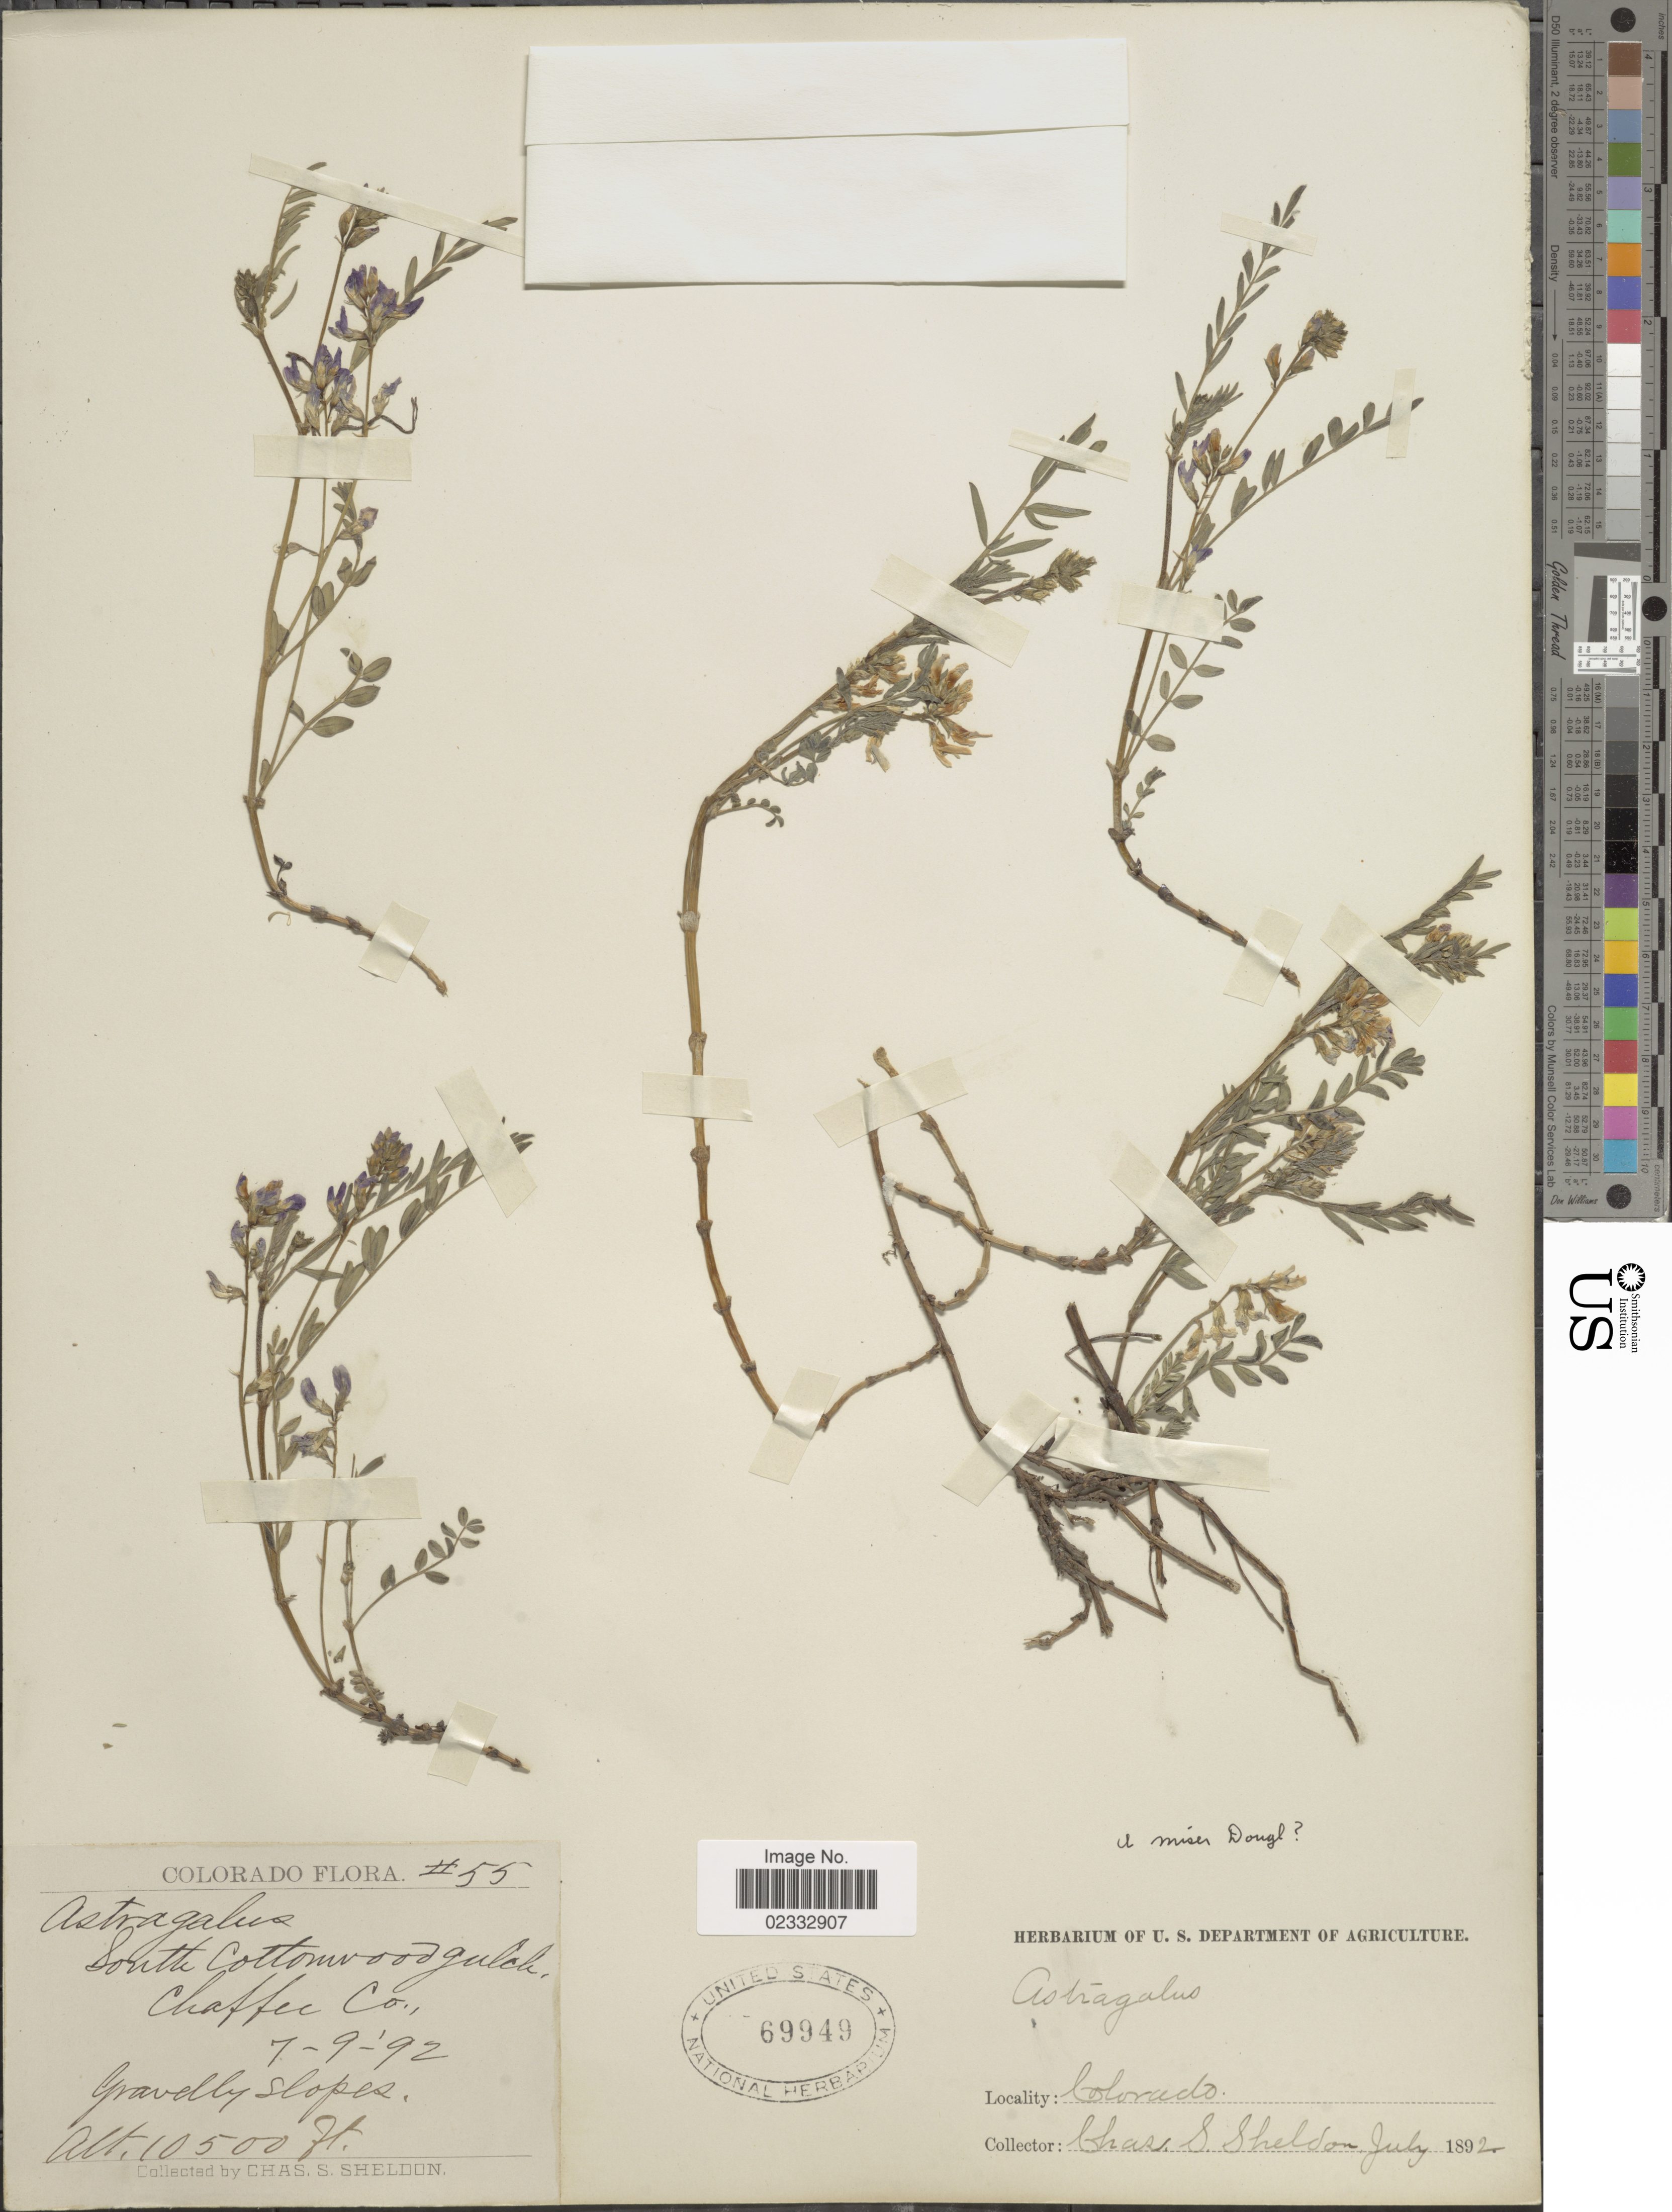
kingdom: Plantae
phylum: Tracheophyta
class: Magnoliopsida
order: Fabales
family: Fabaceae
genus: Astragalus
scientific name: Astragalus miser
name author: Douglas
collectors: C. S. Sheldon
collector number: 55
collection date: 1892-07-09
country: United States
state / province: Colorado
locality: South Cottonwood gulch, Chaffee Co.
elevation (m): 3200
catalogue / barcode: US 69949